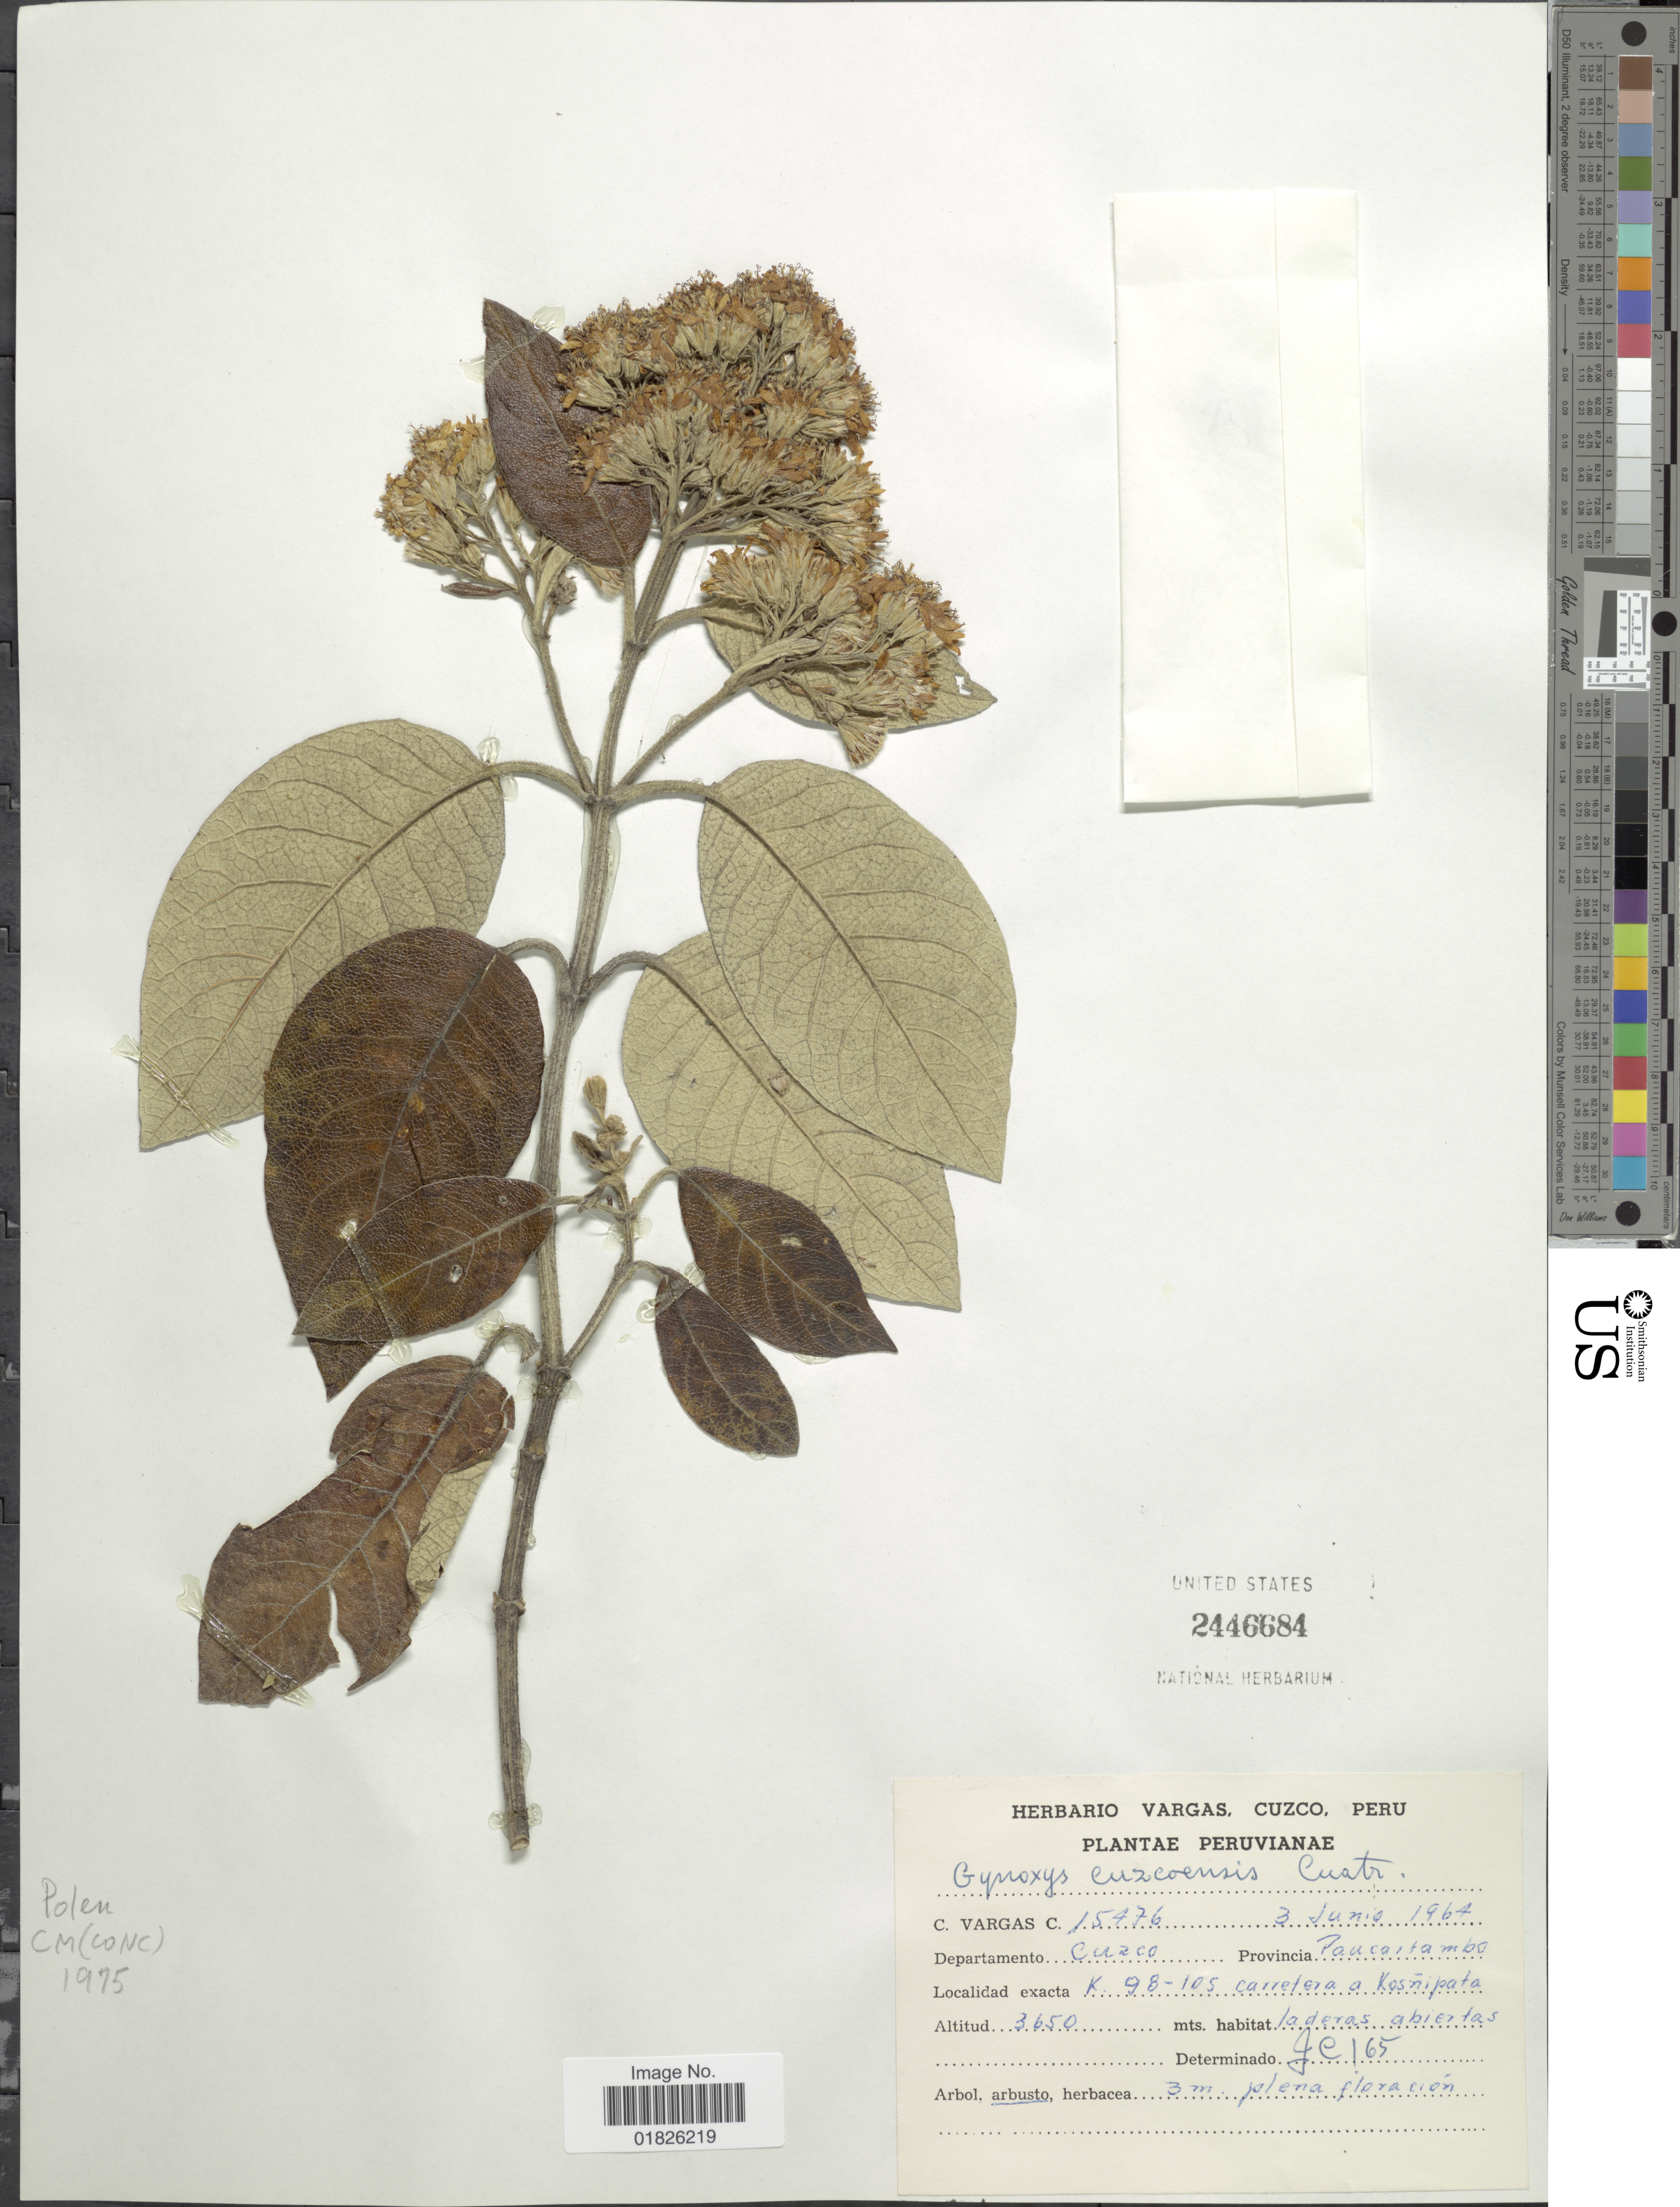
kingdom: Plantae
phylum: Tracheophyta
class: Magnoliopsida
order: Asterales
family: Asteraceae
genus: Gynoxys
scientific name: Gynoxys cuzcoensis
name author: Cuatrec.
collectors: C. Vargas Calderón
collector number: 15476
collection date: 1964-06-03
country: Peru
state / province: Cusco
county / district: Paucartambo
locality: K. 98-105 carretera a Kosnipata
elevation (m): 3650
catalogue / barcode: US 2446684